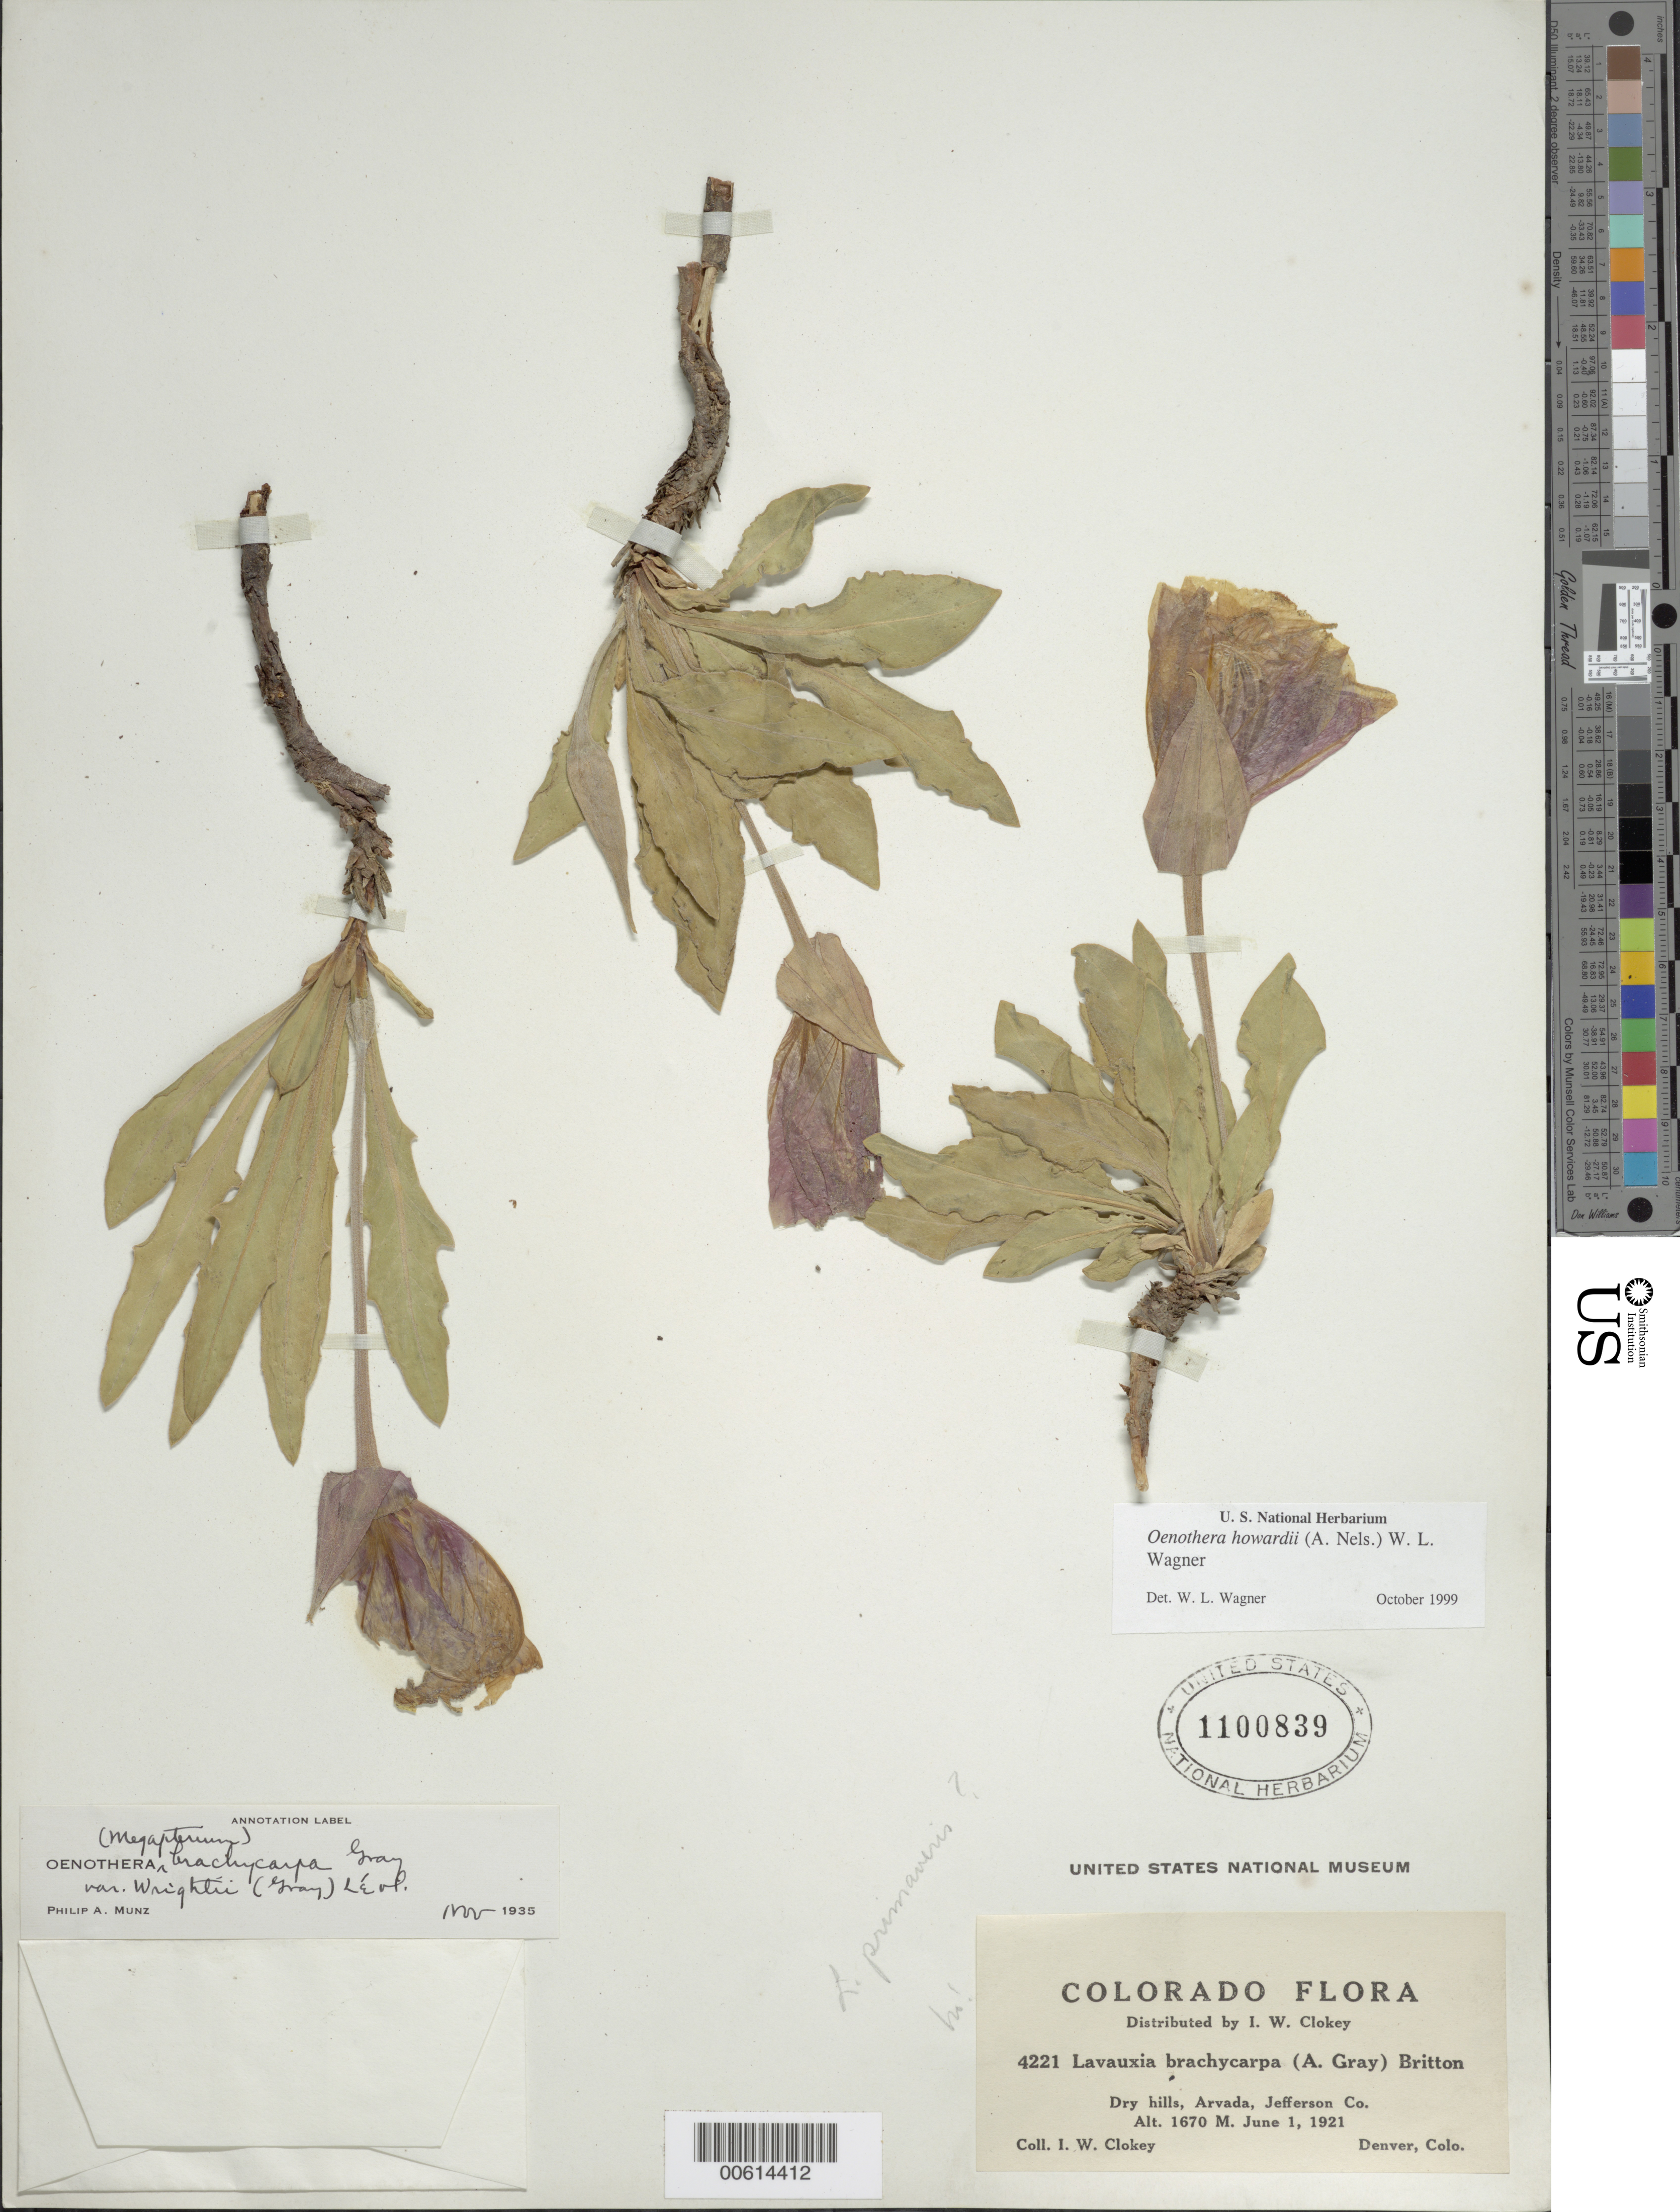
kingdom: Plantae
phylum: Tracheophyta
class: Magnoliopsida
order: Myrtales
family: Onagraceae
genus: Oenothera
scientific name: Oenothera howardii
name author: (A. Nelson) M.E. Jones ex Prain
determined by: Wagner, W. L., (BOT), Smithsonian Institution - National Museum of Natural History (UNITED STATES)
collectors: I. W. Clokey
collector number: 4221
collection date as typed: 01 Jun 1921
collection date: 1921-06-01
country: United States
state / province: Colorado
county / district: Jefferson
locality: Arvada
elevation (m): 1670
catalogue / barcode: US 1100839